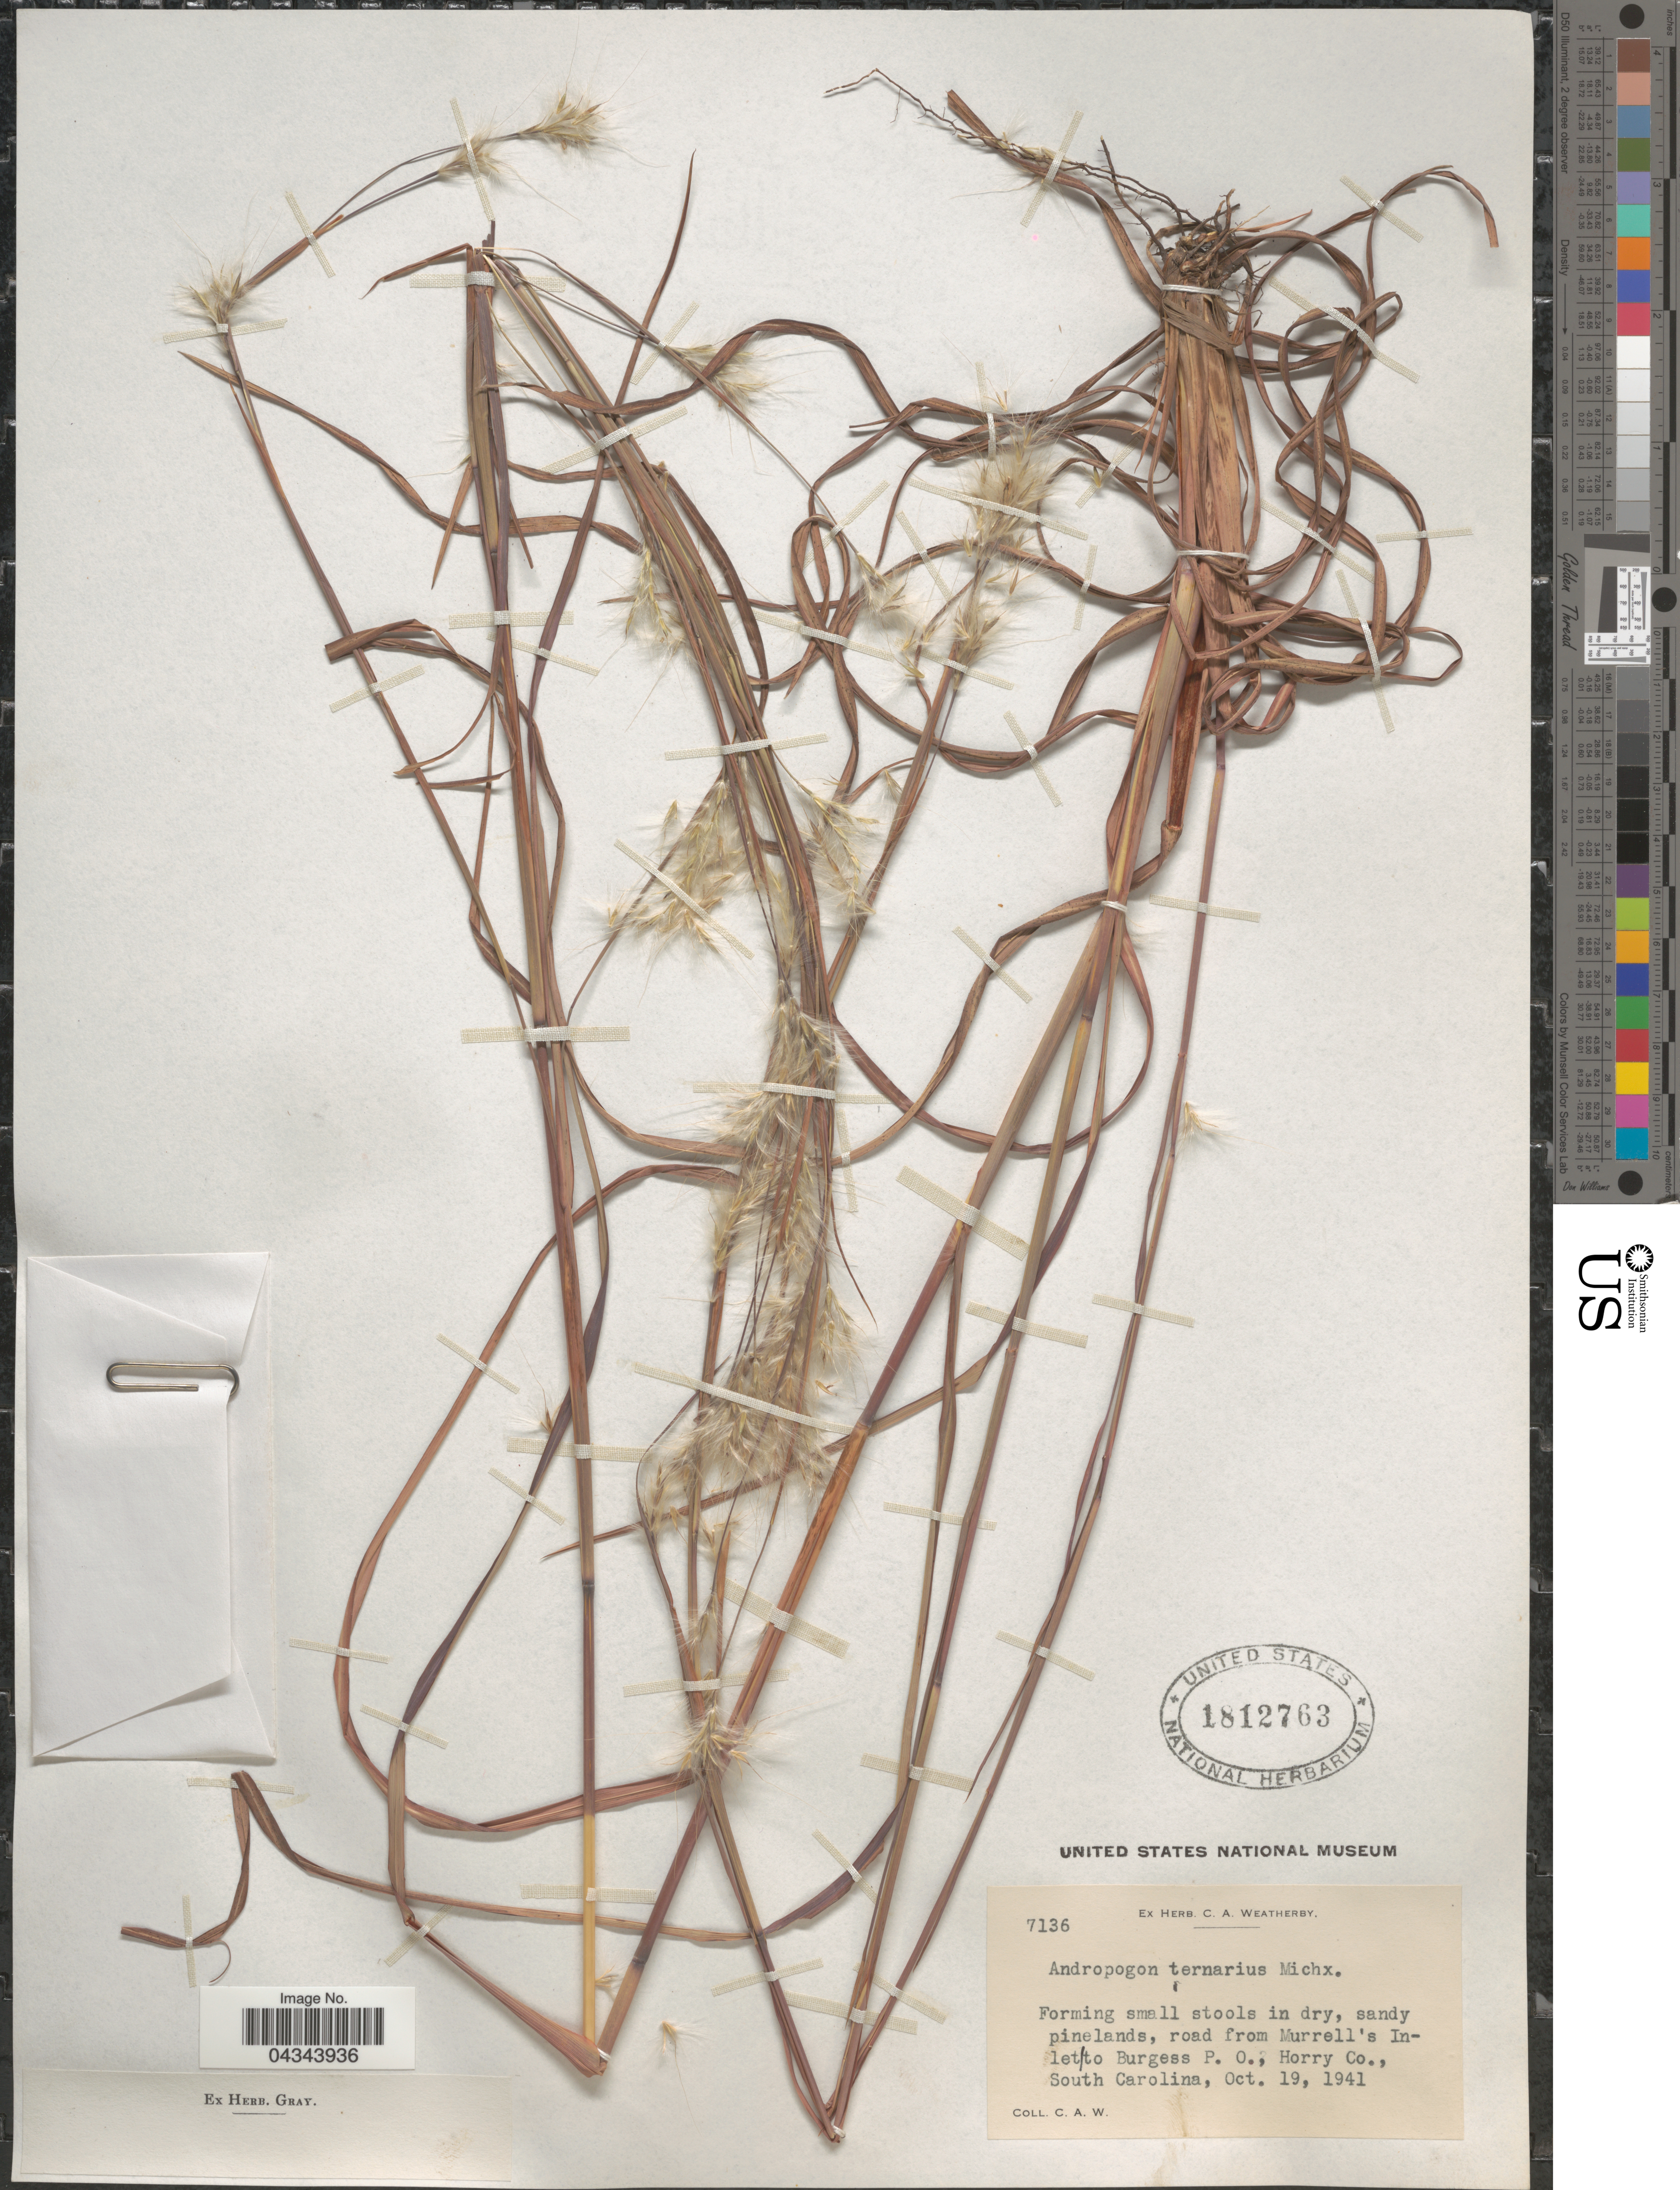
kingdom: Plantae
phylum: Tracheophyta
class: Liliopsida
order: Poales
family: Poaceae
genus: Andropogon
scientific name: Andropogon ternarius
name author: Michx.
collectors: C. A. Weatherby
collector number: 7136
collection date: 1941-10-19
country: United States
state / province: South Carolina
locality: Sandy pinelands, road from Murrell's Inlet to Burgess P. O., Horry Co.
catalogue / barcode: US 1812763